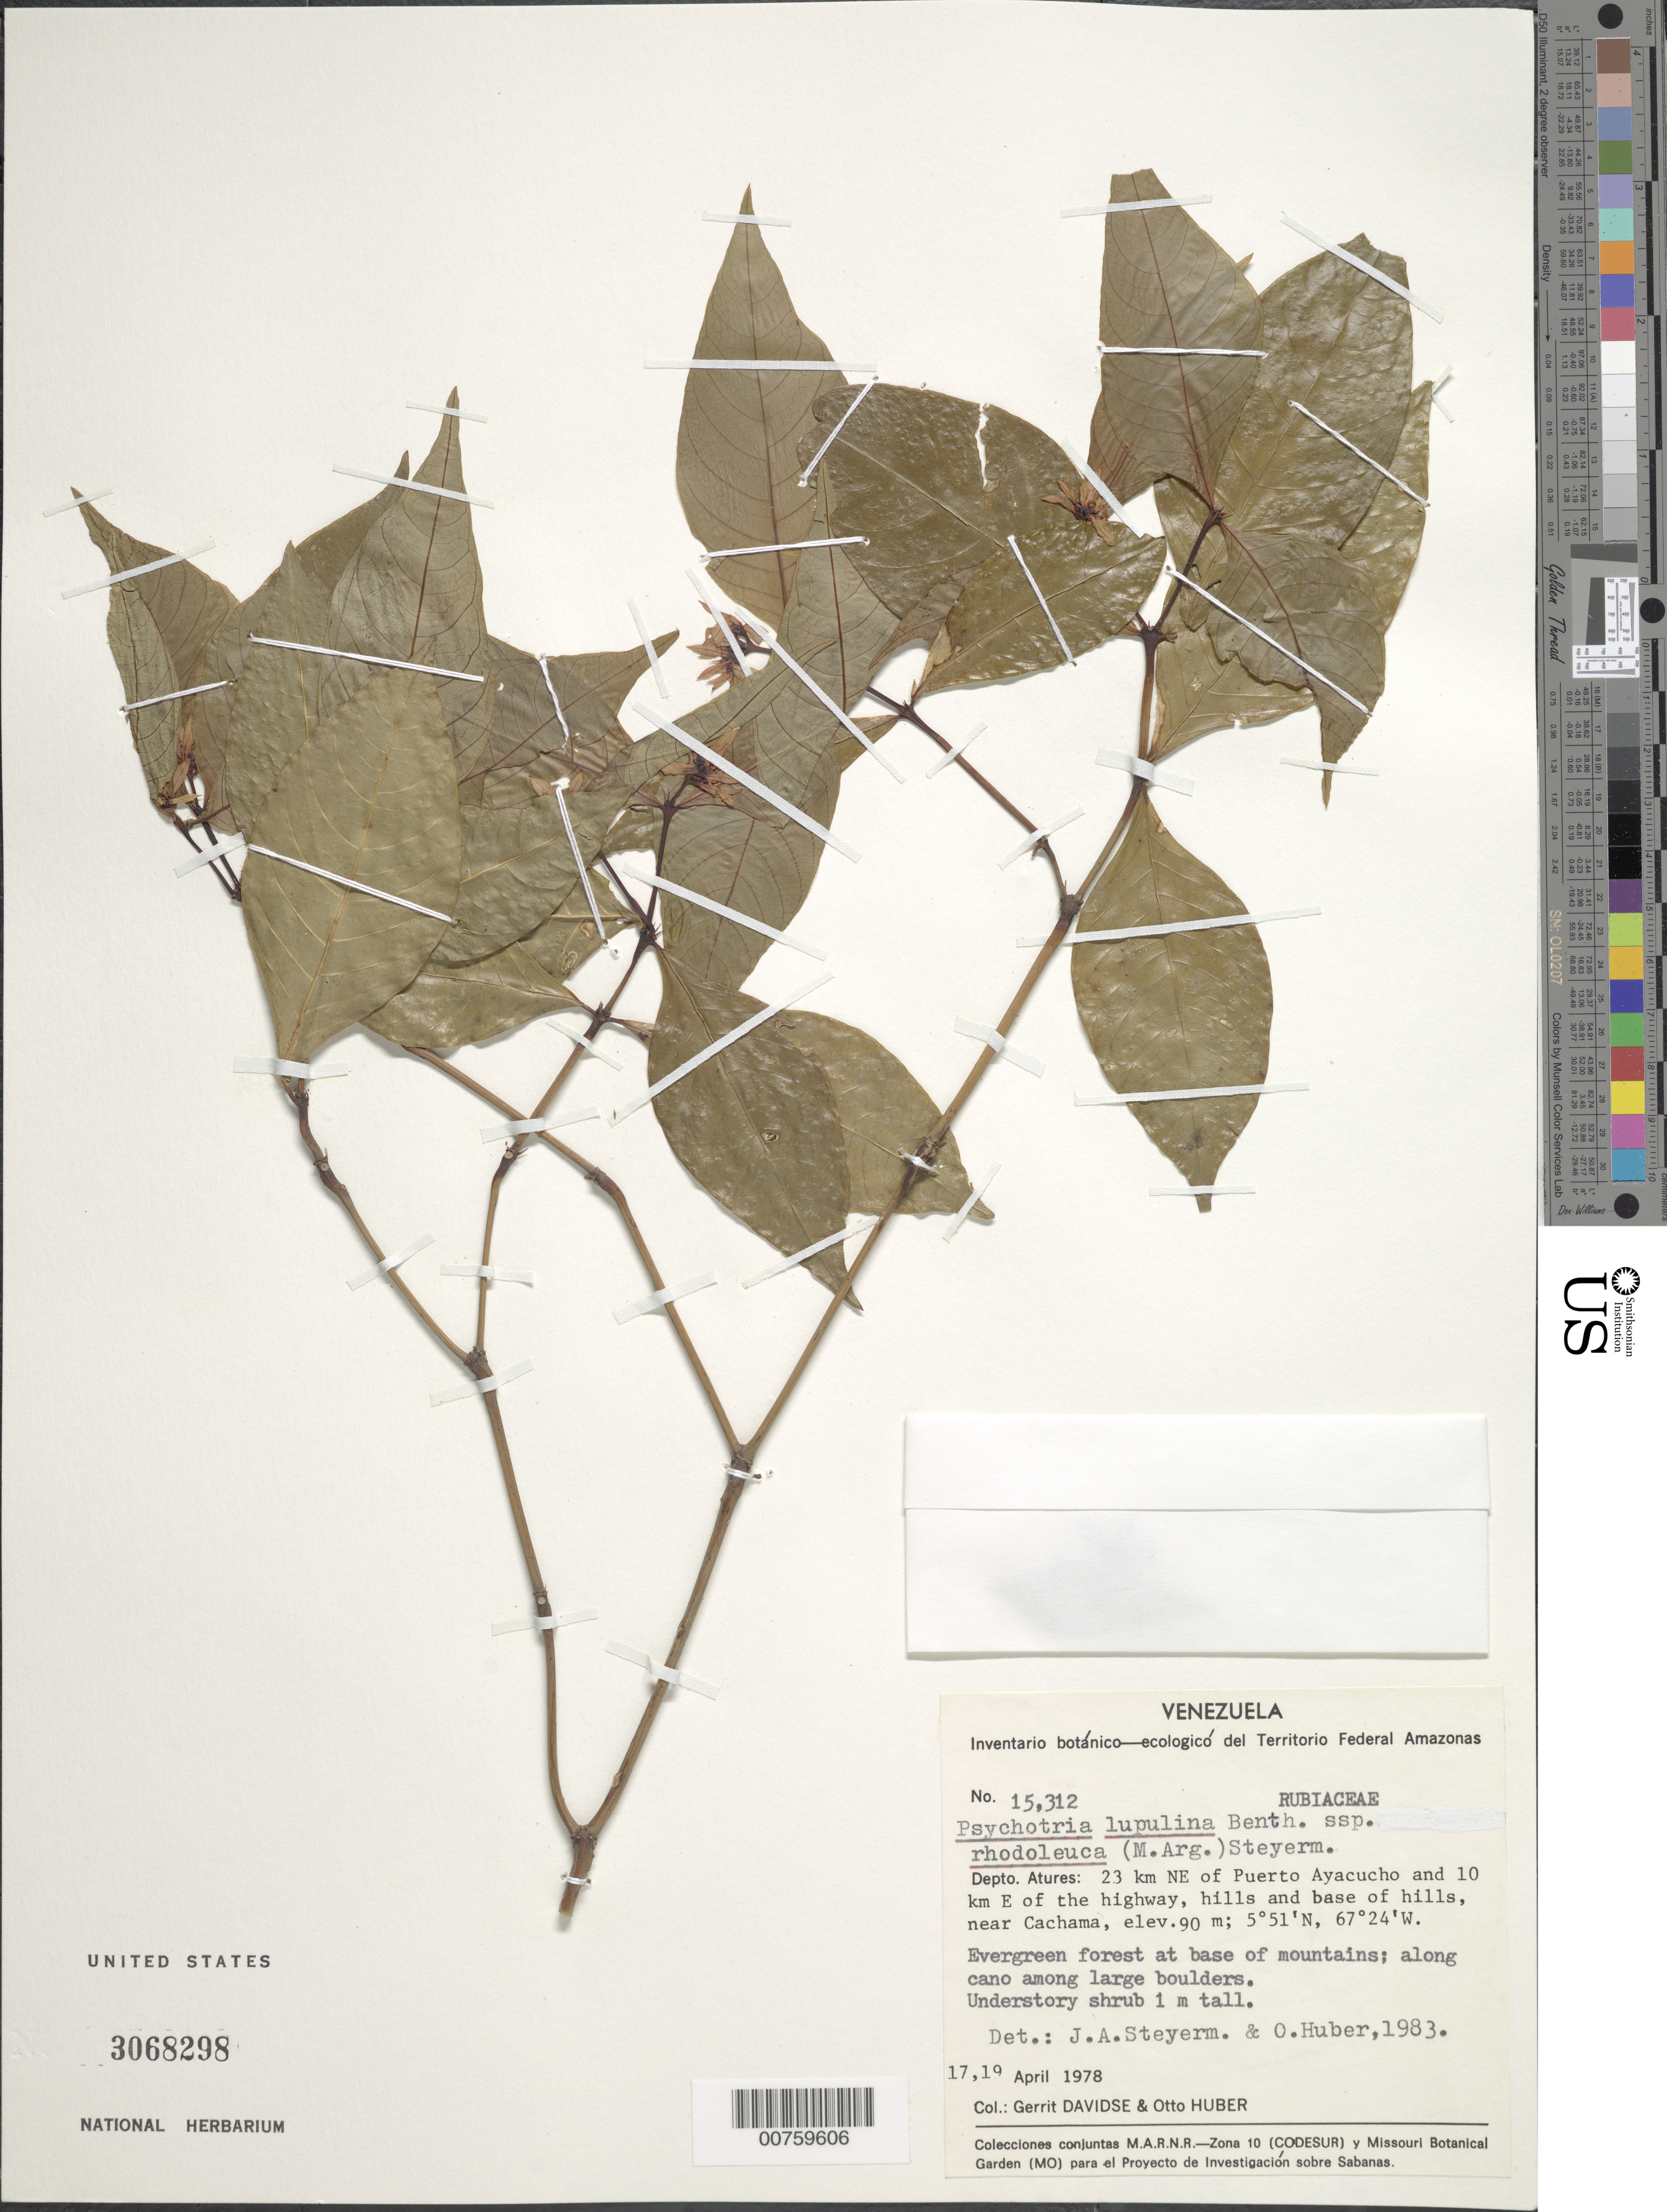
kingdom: Plantae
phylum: Tracheophyta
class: Magnoliopsida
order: Gentianales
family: Rubiaceae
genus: Psychotria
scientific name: Psychotria lupulina subsp. rhodoleuca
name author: (Müll. Arg.) Steyerm.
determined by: Steyermark, J. A.; Huber, O.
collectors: G. Davidse & O. Huber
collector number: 15312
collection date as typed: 17-Apr-78 and 19-Apr-78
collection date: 1978-04-17,1978-04-19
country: Venezuela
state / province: Amazonas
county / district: Atures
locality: Puerto Ayacucho, 23 km NE of, 10 km E of highway to El Burro, near Cachama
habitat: Hills and base of hills, evergreen forest at base of mountains, along cano among large boulders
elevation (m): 90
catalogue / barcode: US 3068298